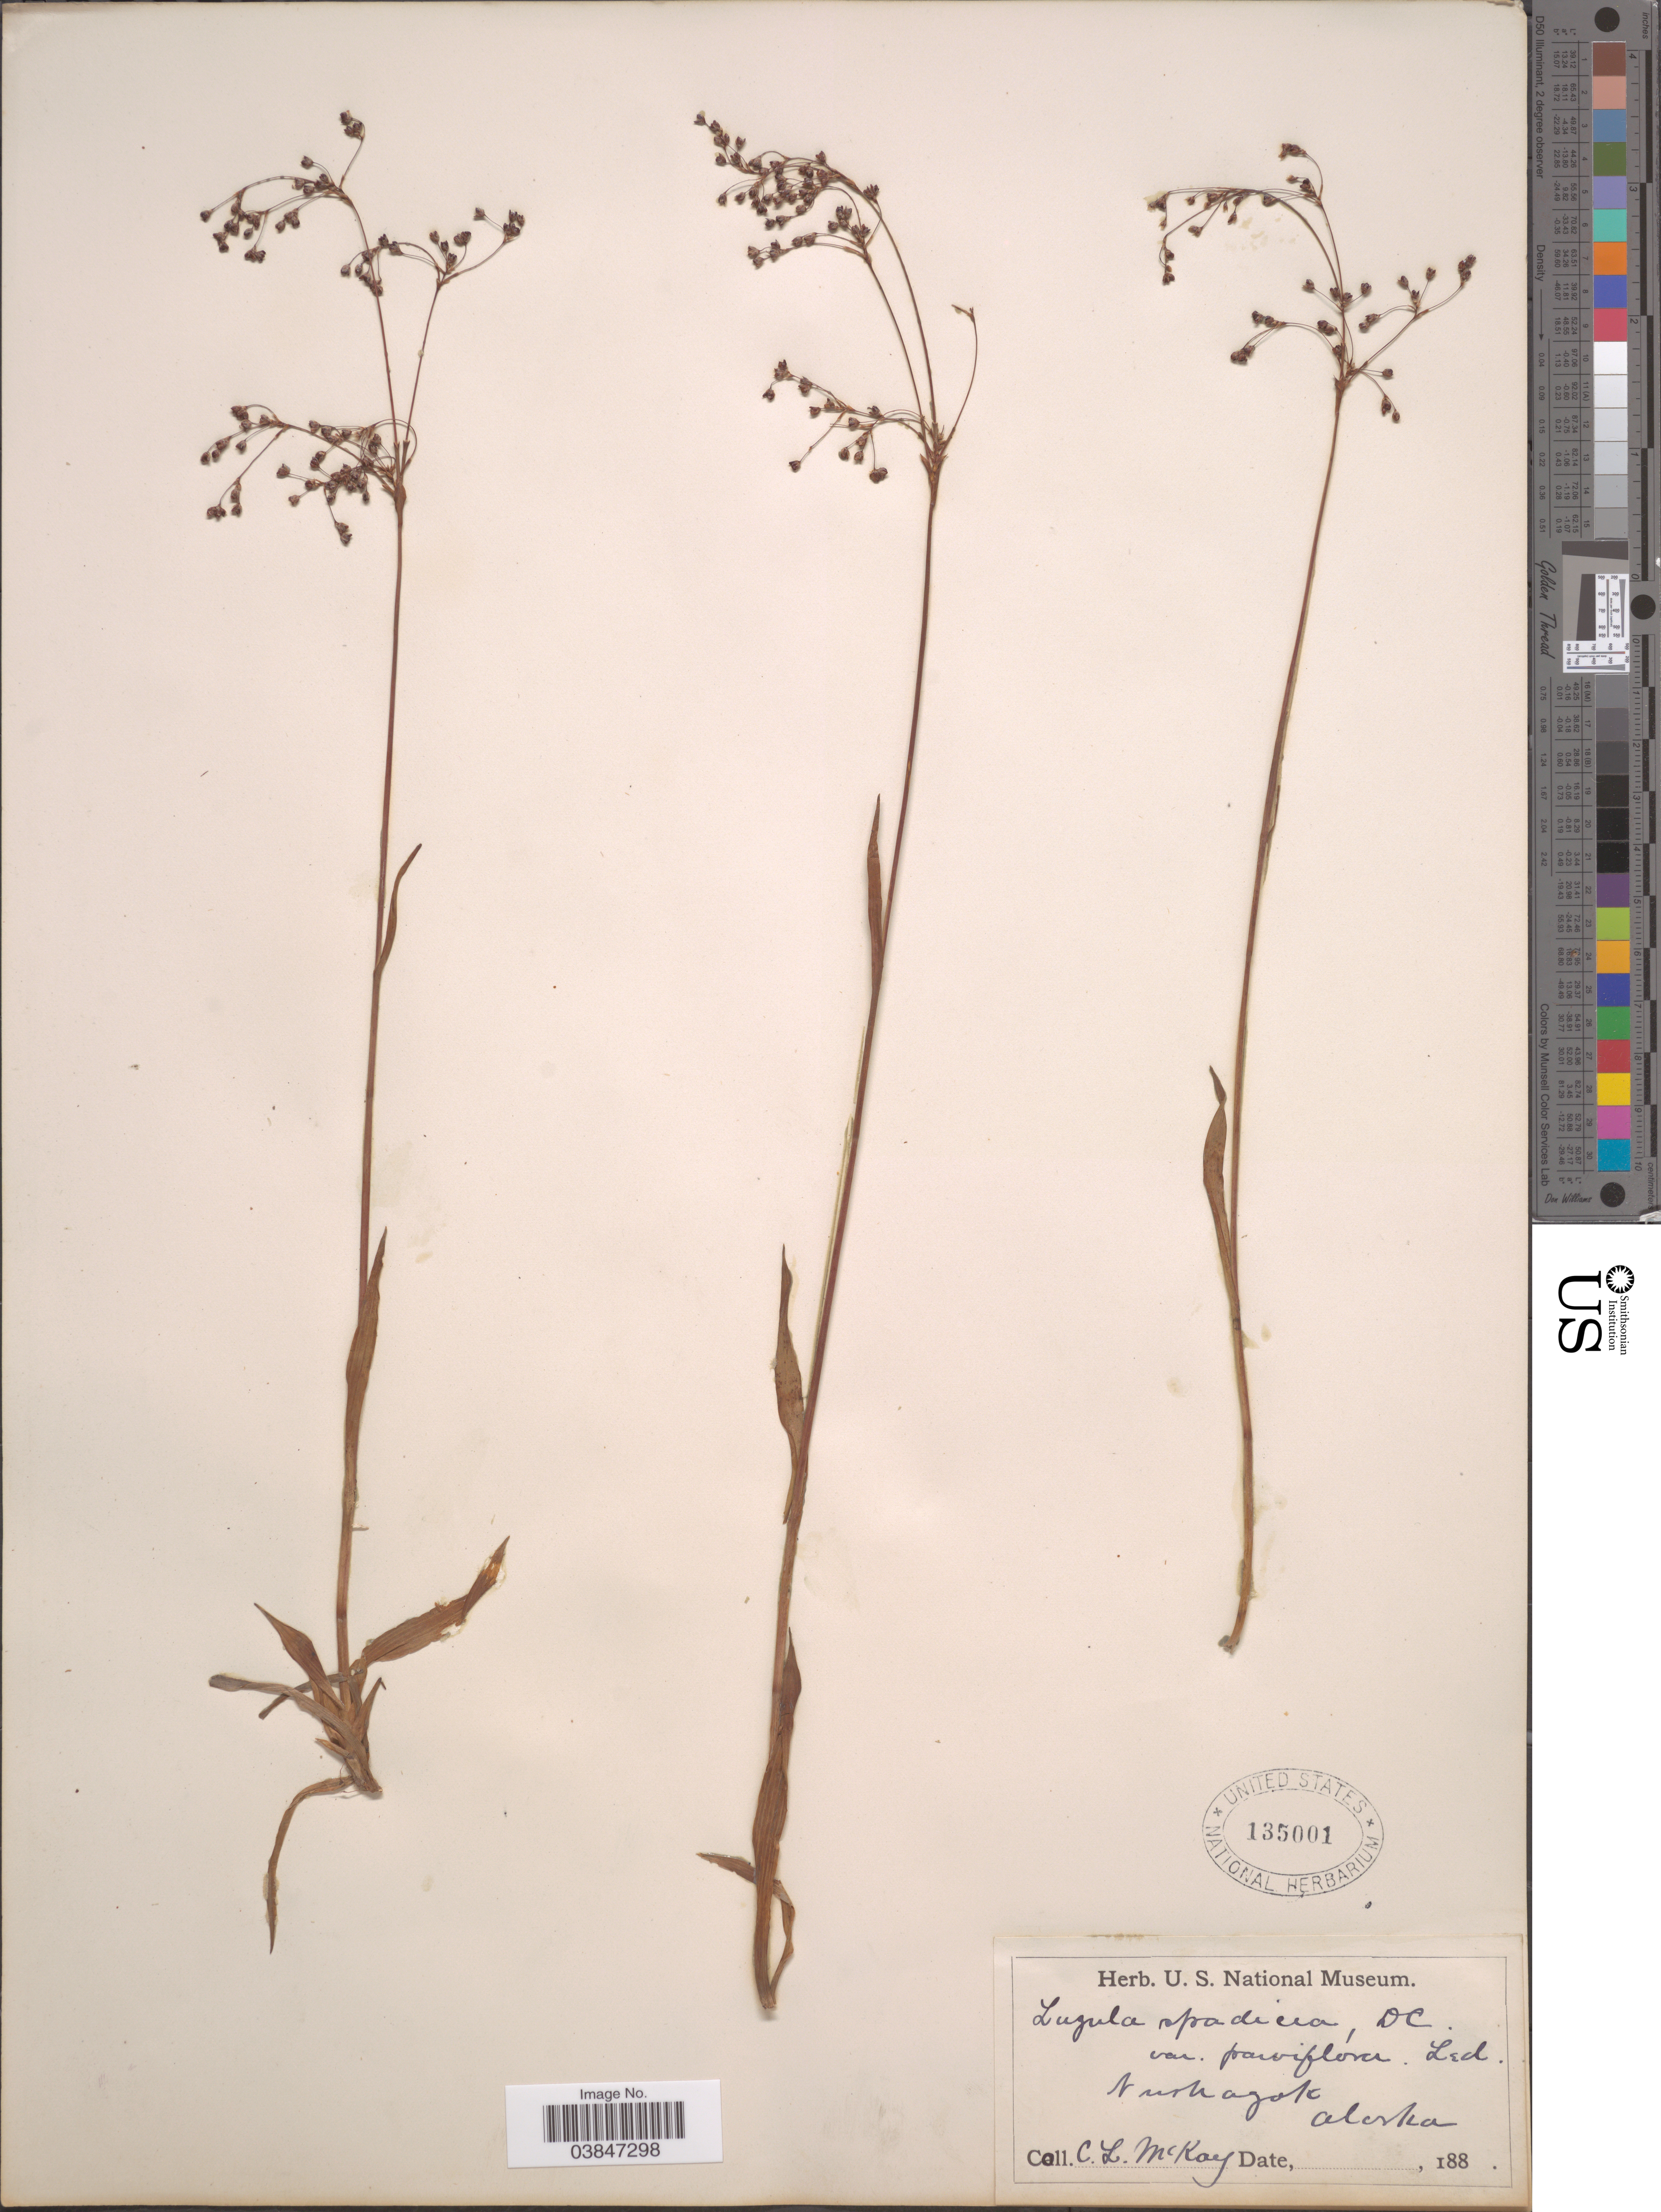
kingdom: Plantae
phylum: Tracheophyta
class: Liliopsida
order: Poales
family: Juncaceae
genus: Luzula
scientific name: Luzula wahlenbergii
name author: Rupr.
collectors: C. McKay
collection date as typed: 188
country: United States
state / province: Alaska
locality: Nushagak.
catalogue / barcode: US 135001